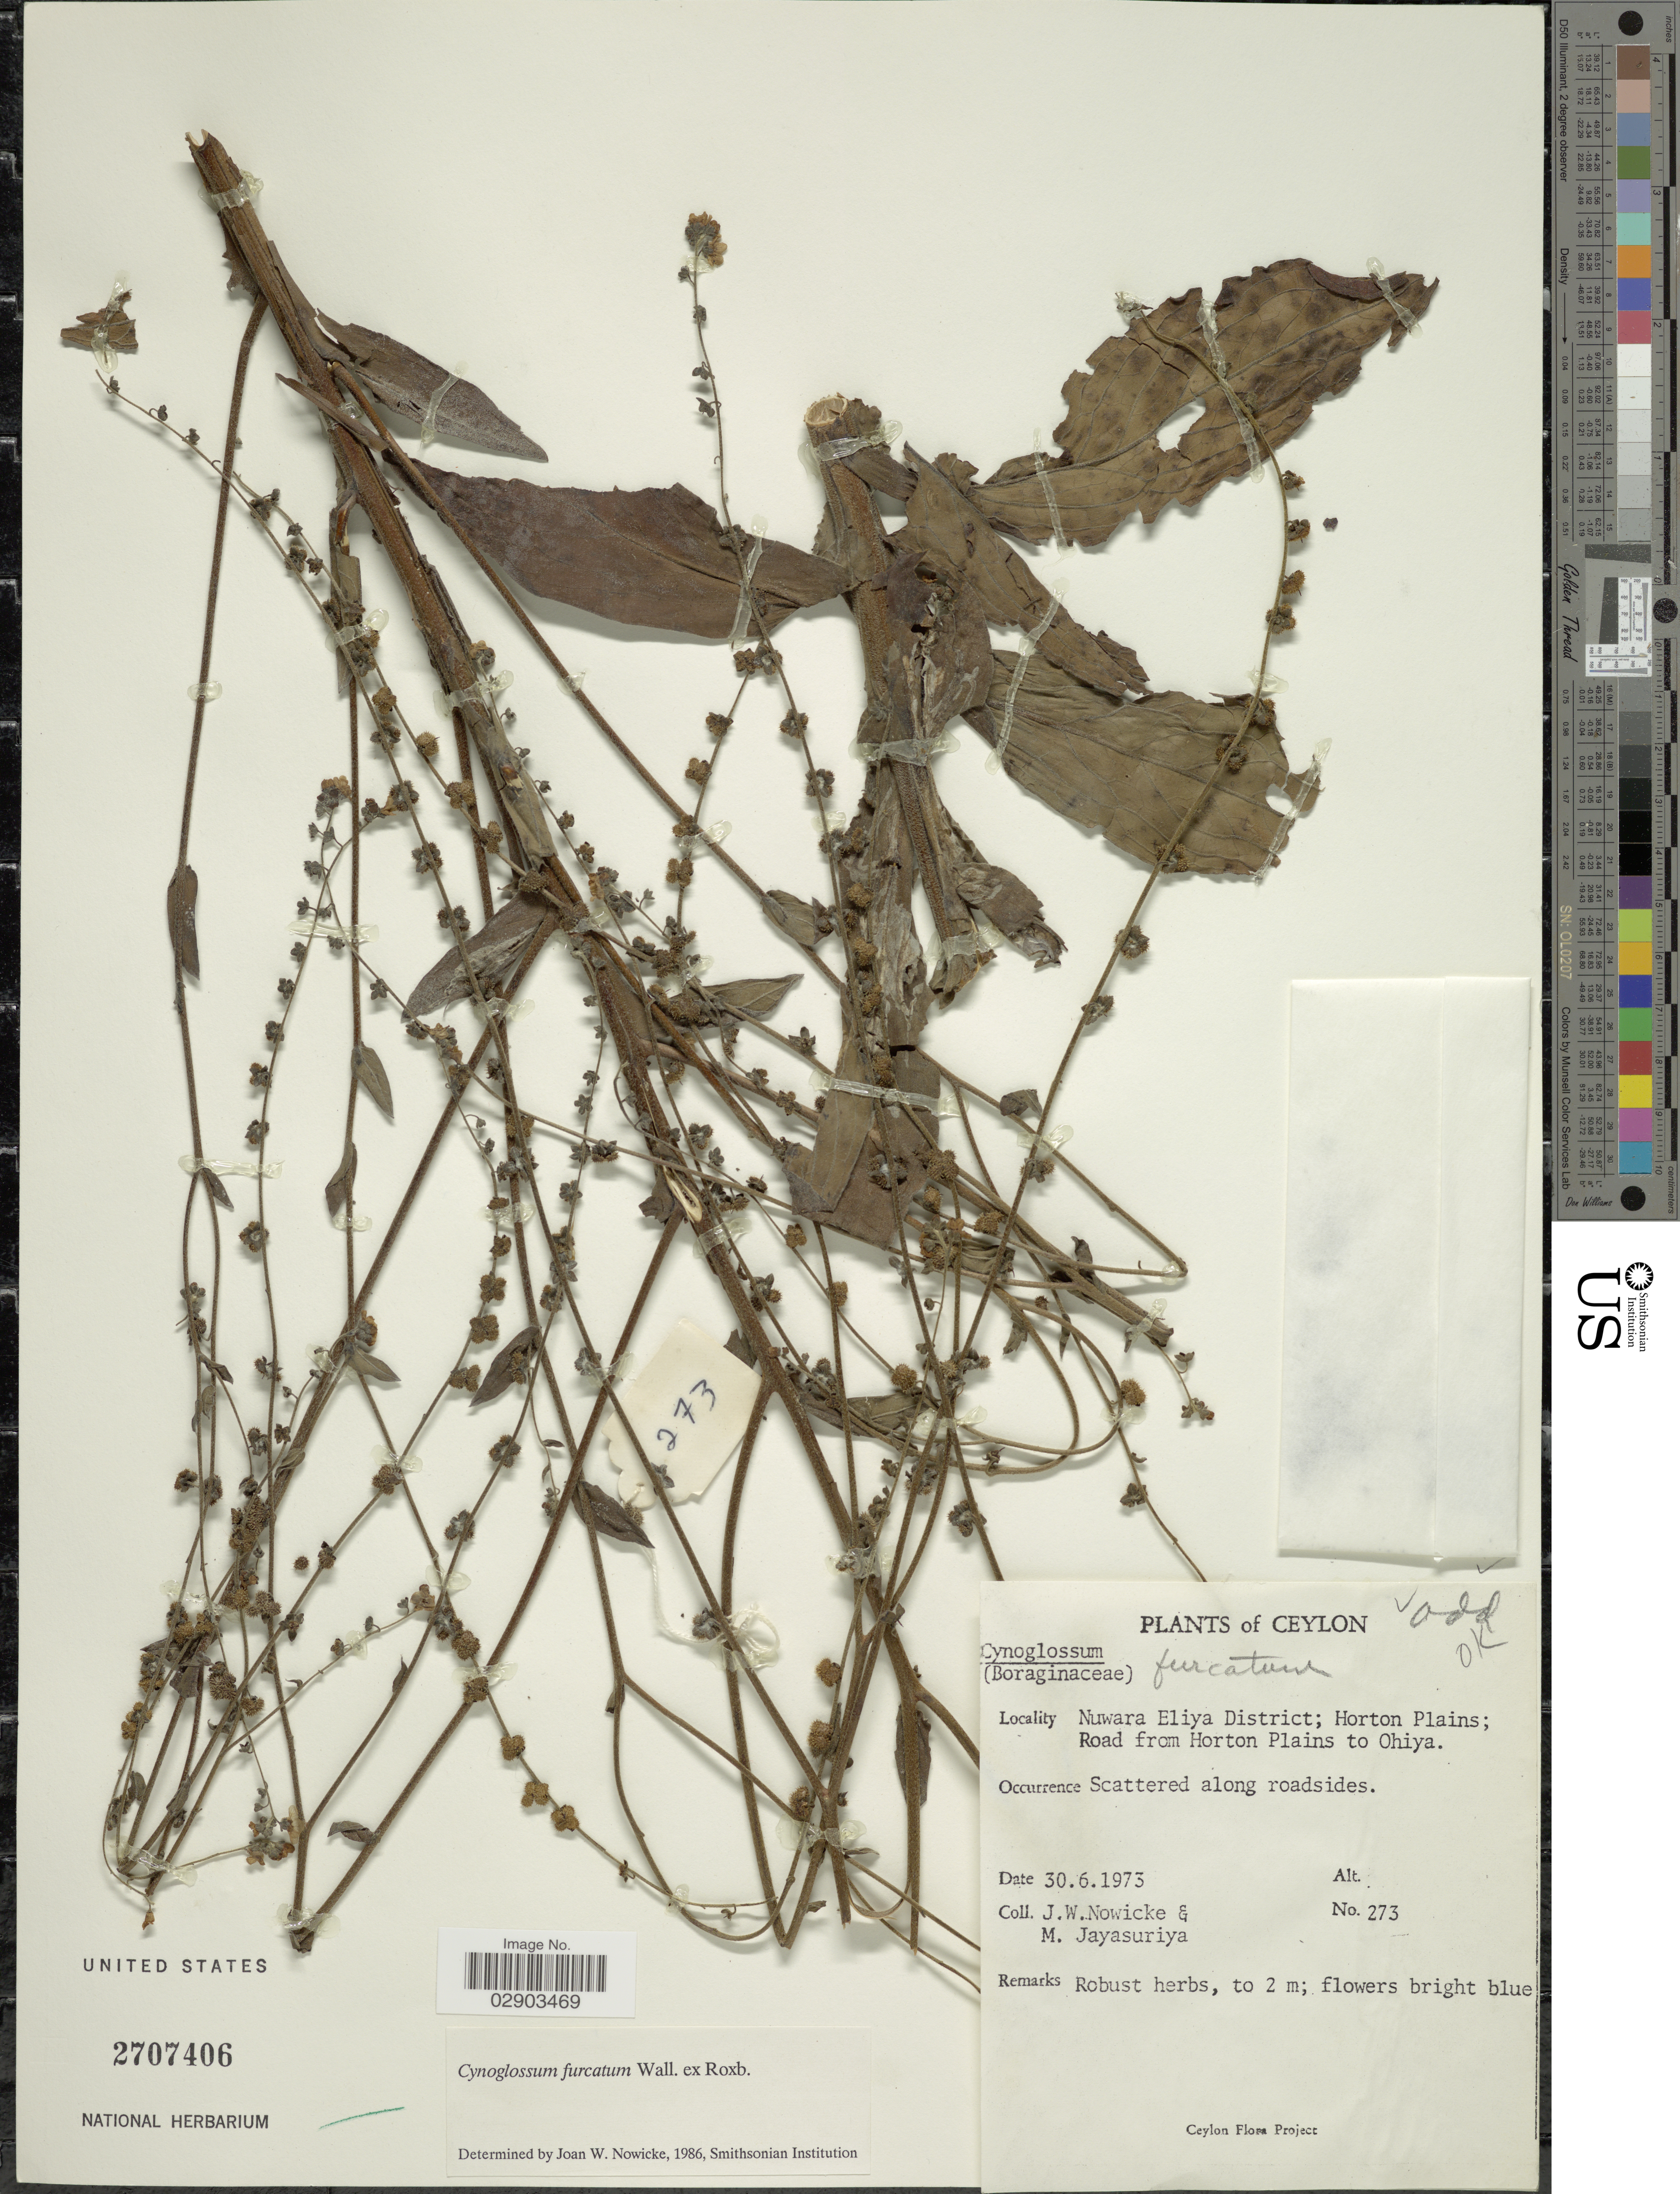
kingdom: Plantae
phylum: Tracheophyta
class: Magnoliopsida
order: Boraginales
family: Boraginaceae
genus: Cynoglossum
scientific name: Cynoglossum furcatum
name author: Wall.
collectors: J. W. Nowicke & M. Jayasuriya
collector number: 273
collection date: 1973-06-30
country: Sri Lanka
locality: Ceylon. Nuwara Eliya District; Horton Plains; Road from Horton Plains to Ohiya.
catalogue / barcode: US 2707406